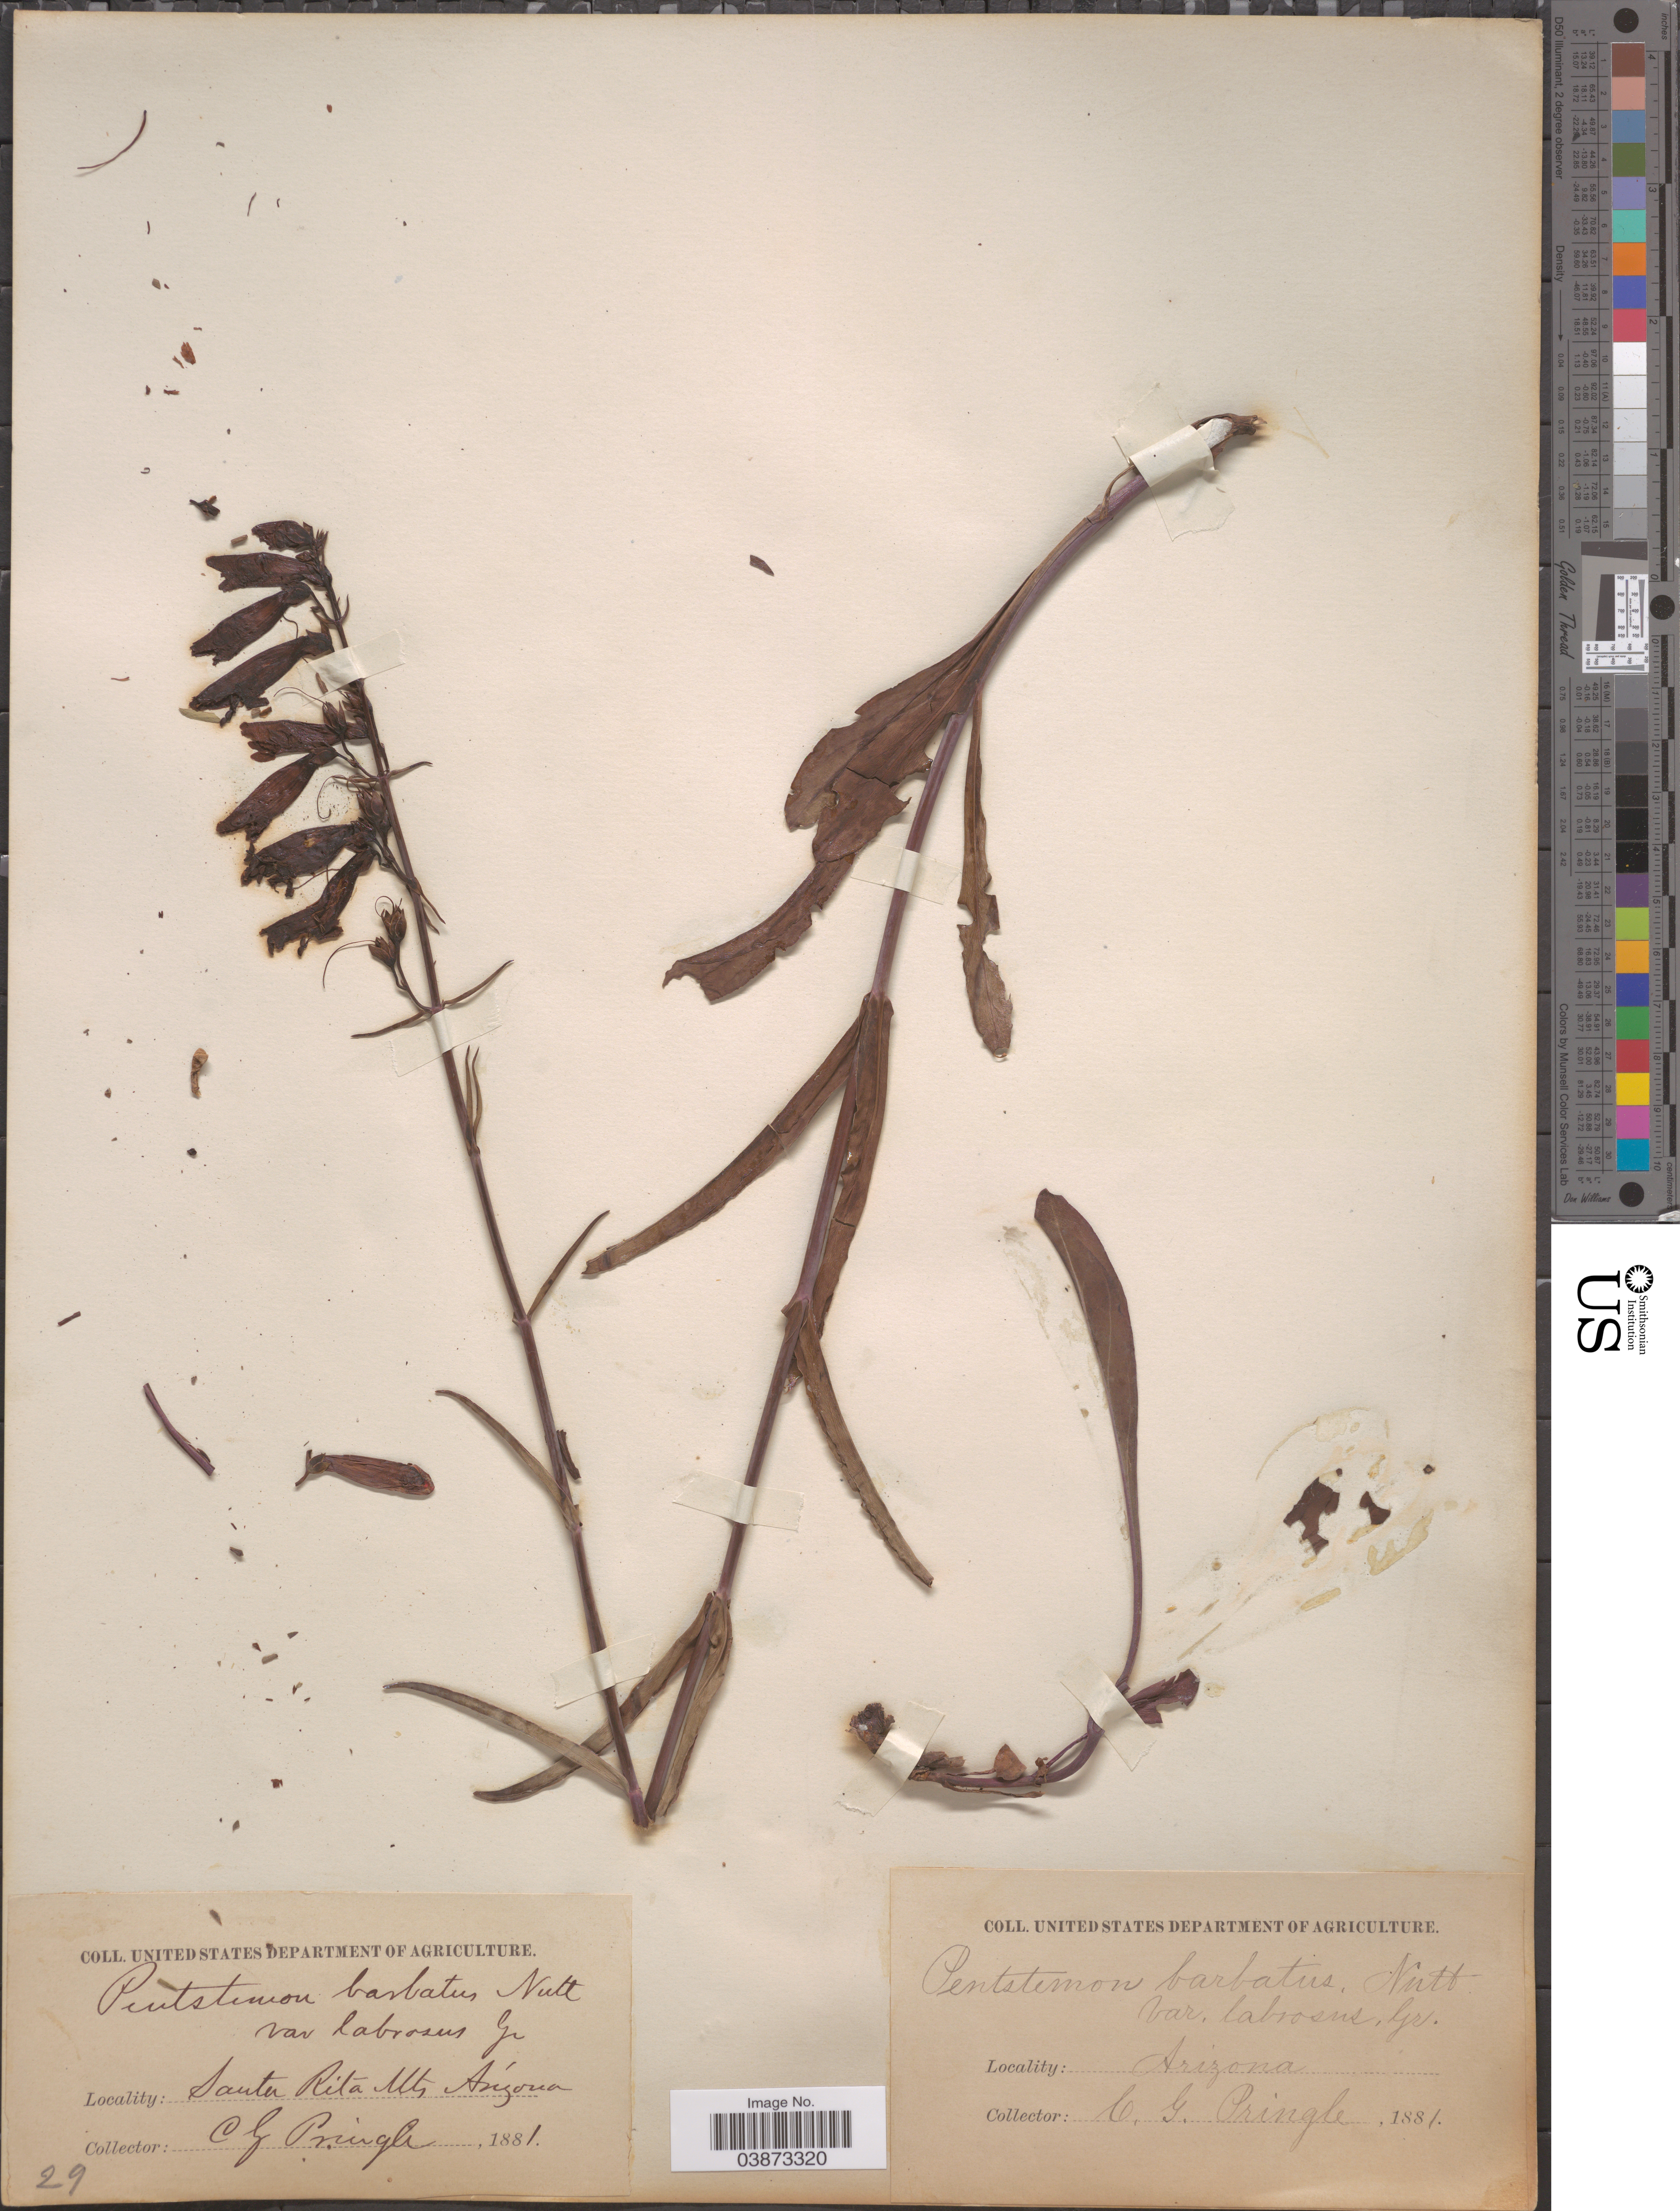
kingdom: Plantae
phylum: Tracheophyta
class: Magnoliopsida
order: Lamiales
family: Plantaginaceae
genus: Penstemon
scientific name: Penstemon barbatus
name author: (Cav.) Roth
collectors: C. G. Pringle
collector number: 29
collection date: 1881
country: United States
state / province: Arizona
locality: Santa Rita Mts.